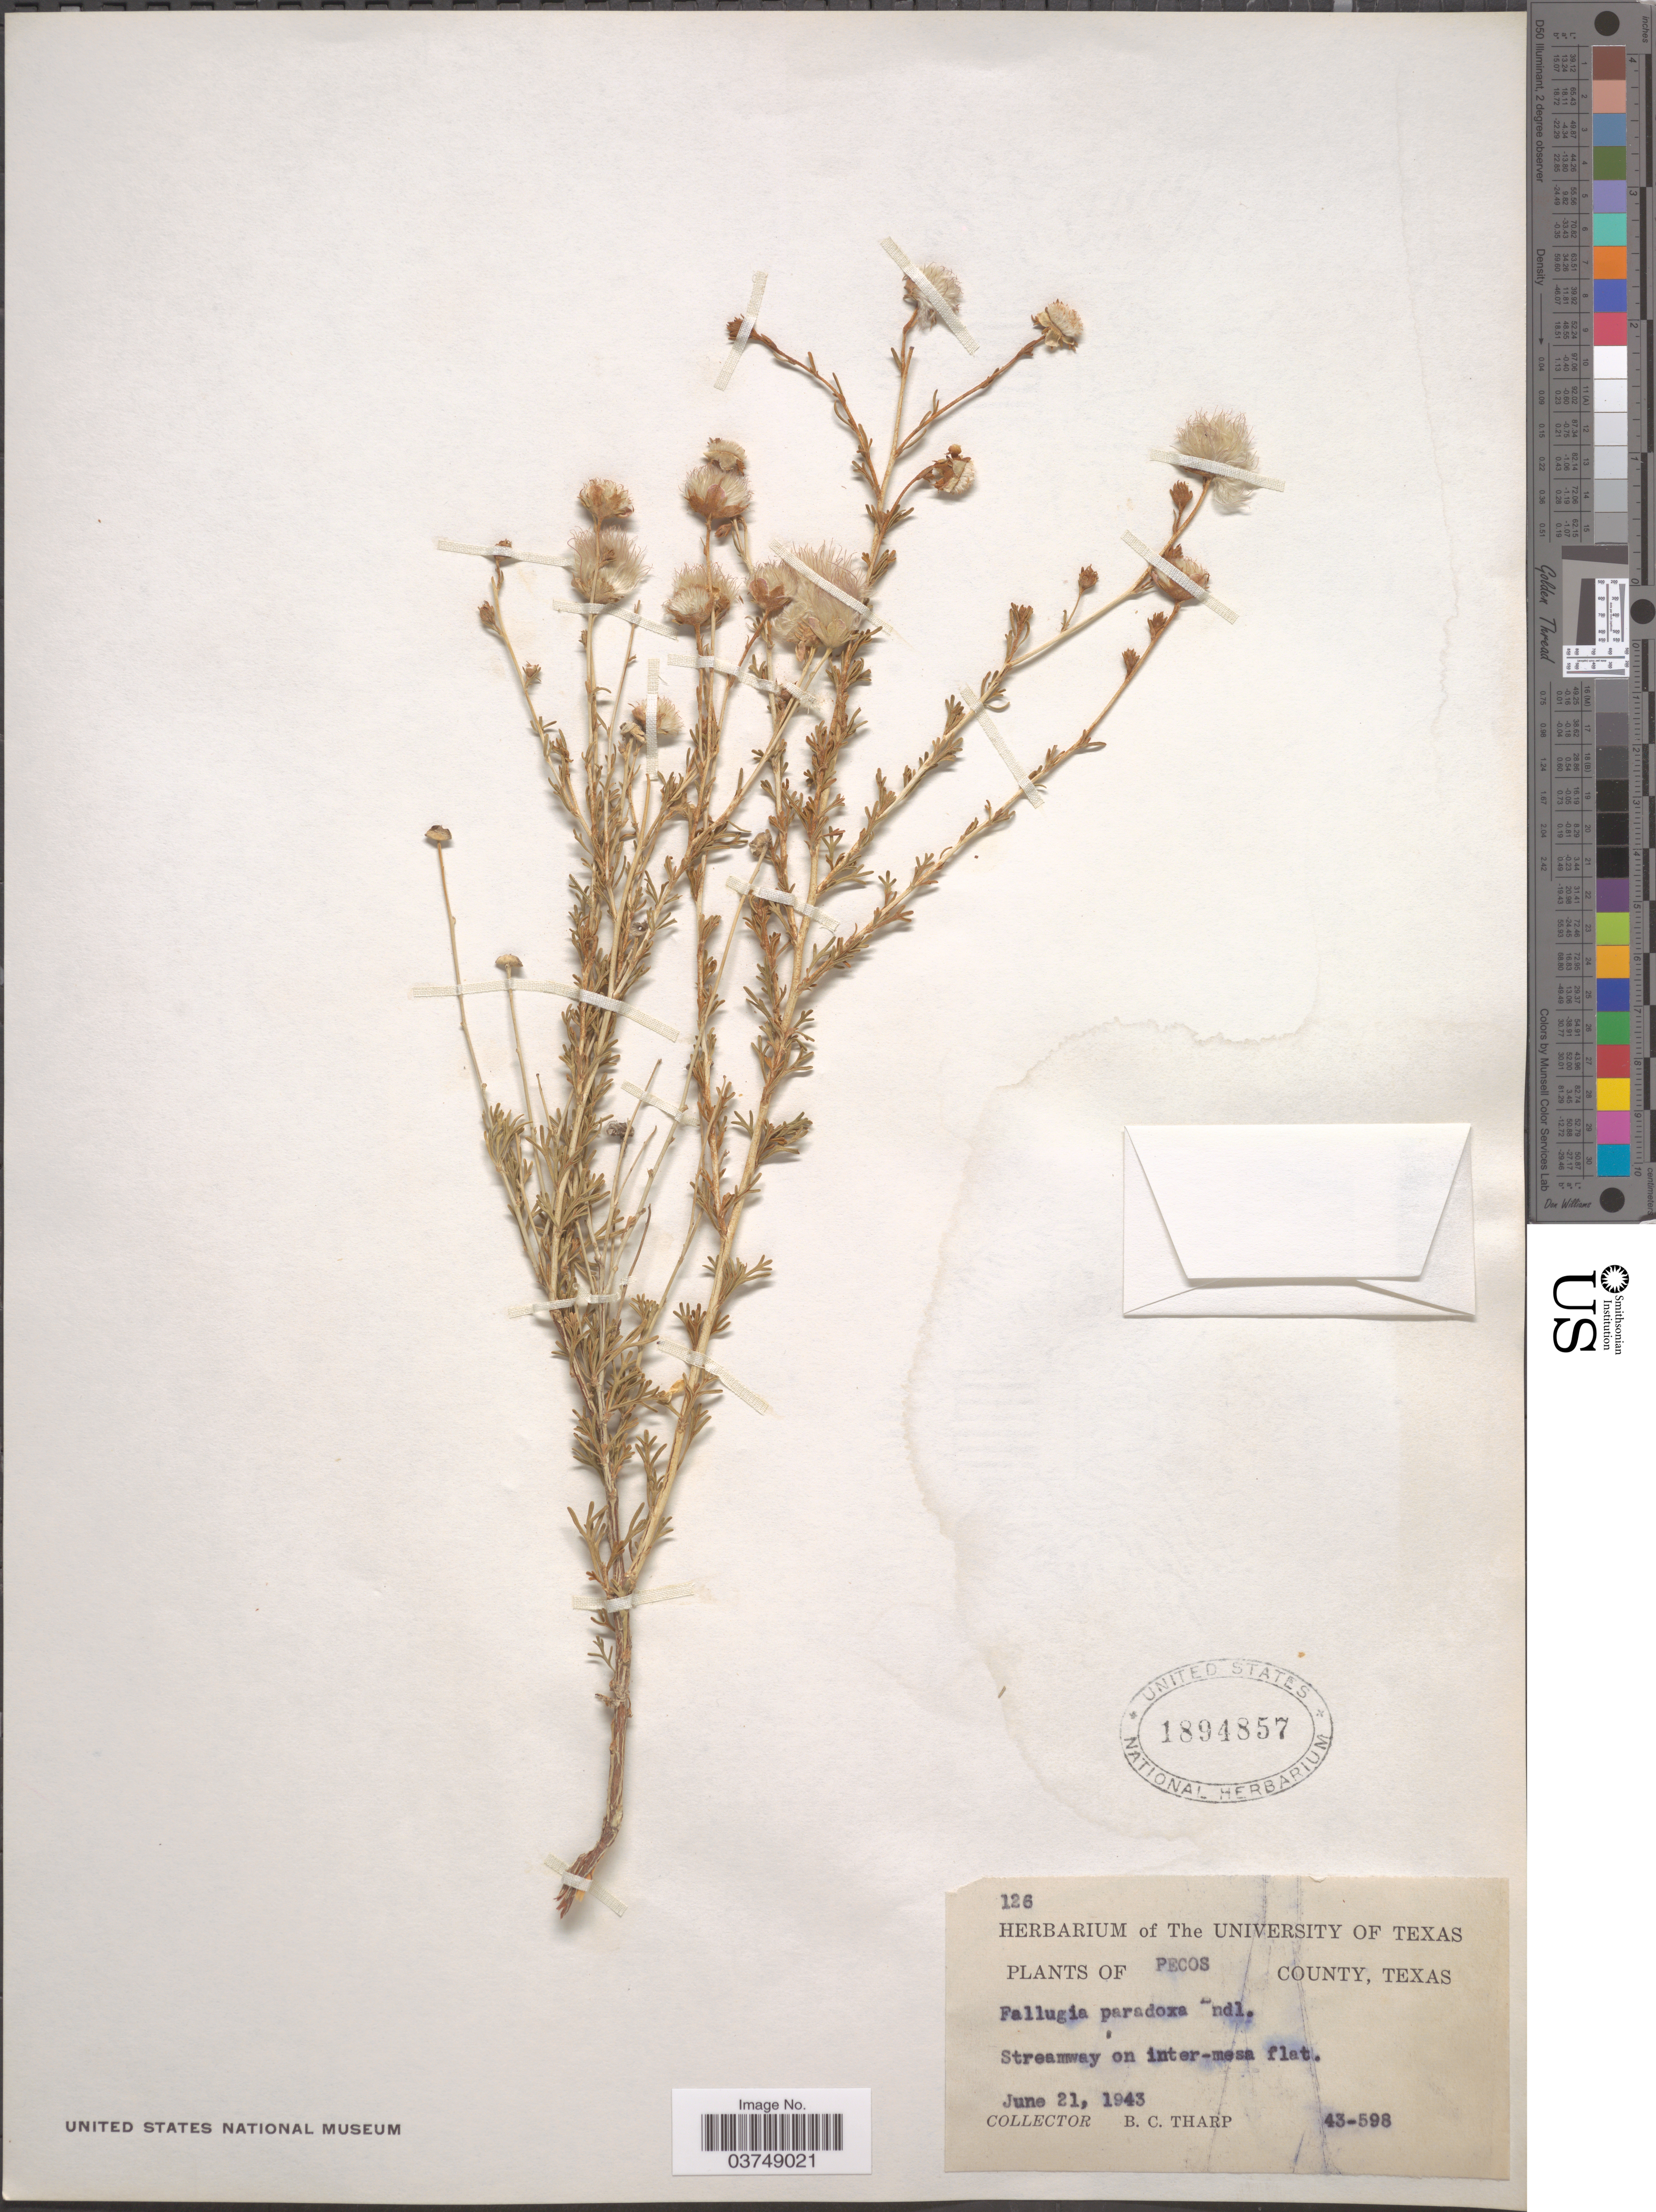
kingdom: Plantae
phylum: Tracheophyta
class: Magnoliopsida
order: Rosales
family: Rosaceae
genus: Fallugia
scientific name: Fallugia acuminata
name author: (Wooton) Rydb.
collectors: B. C. Tharp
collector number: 43-598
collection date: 1943-06-21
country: United States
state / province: Texas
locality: Pecos County. Streamway on inter-mesa flat.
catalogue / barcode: US 1894857